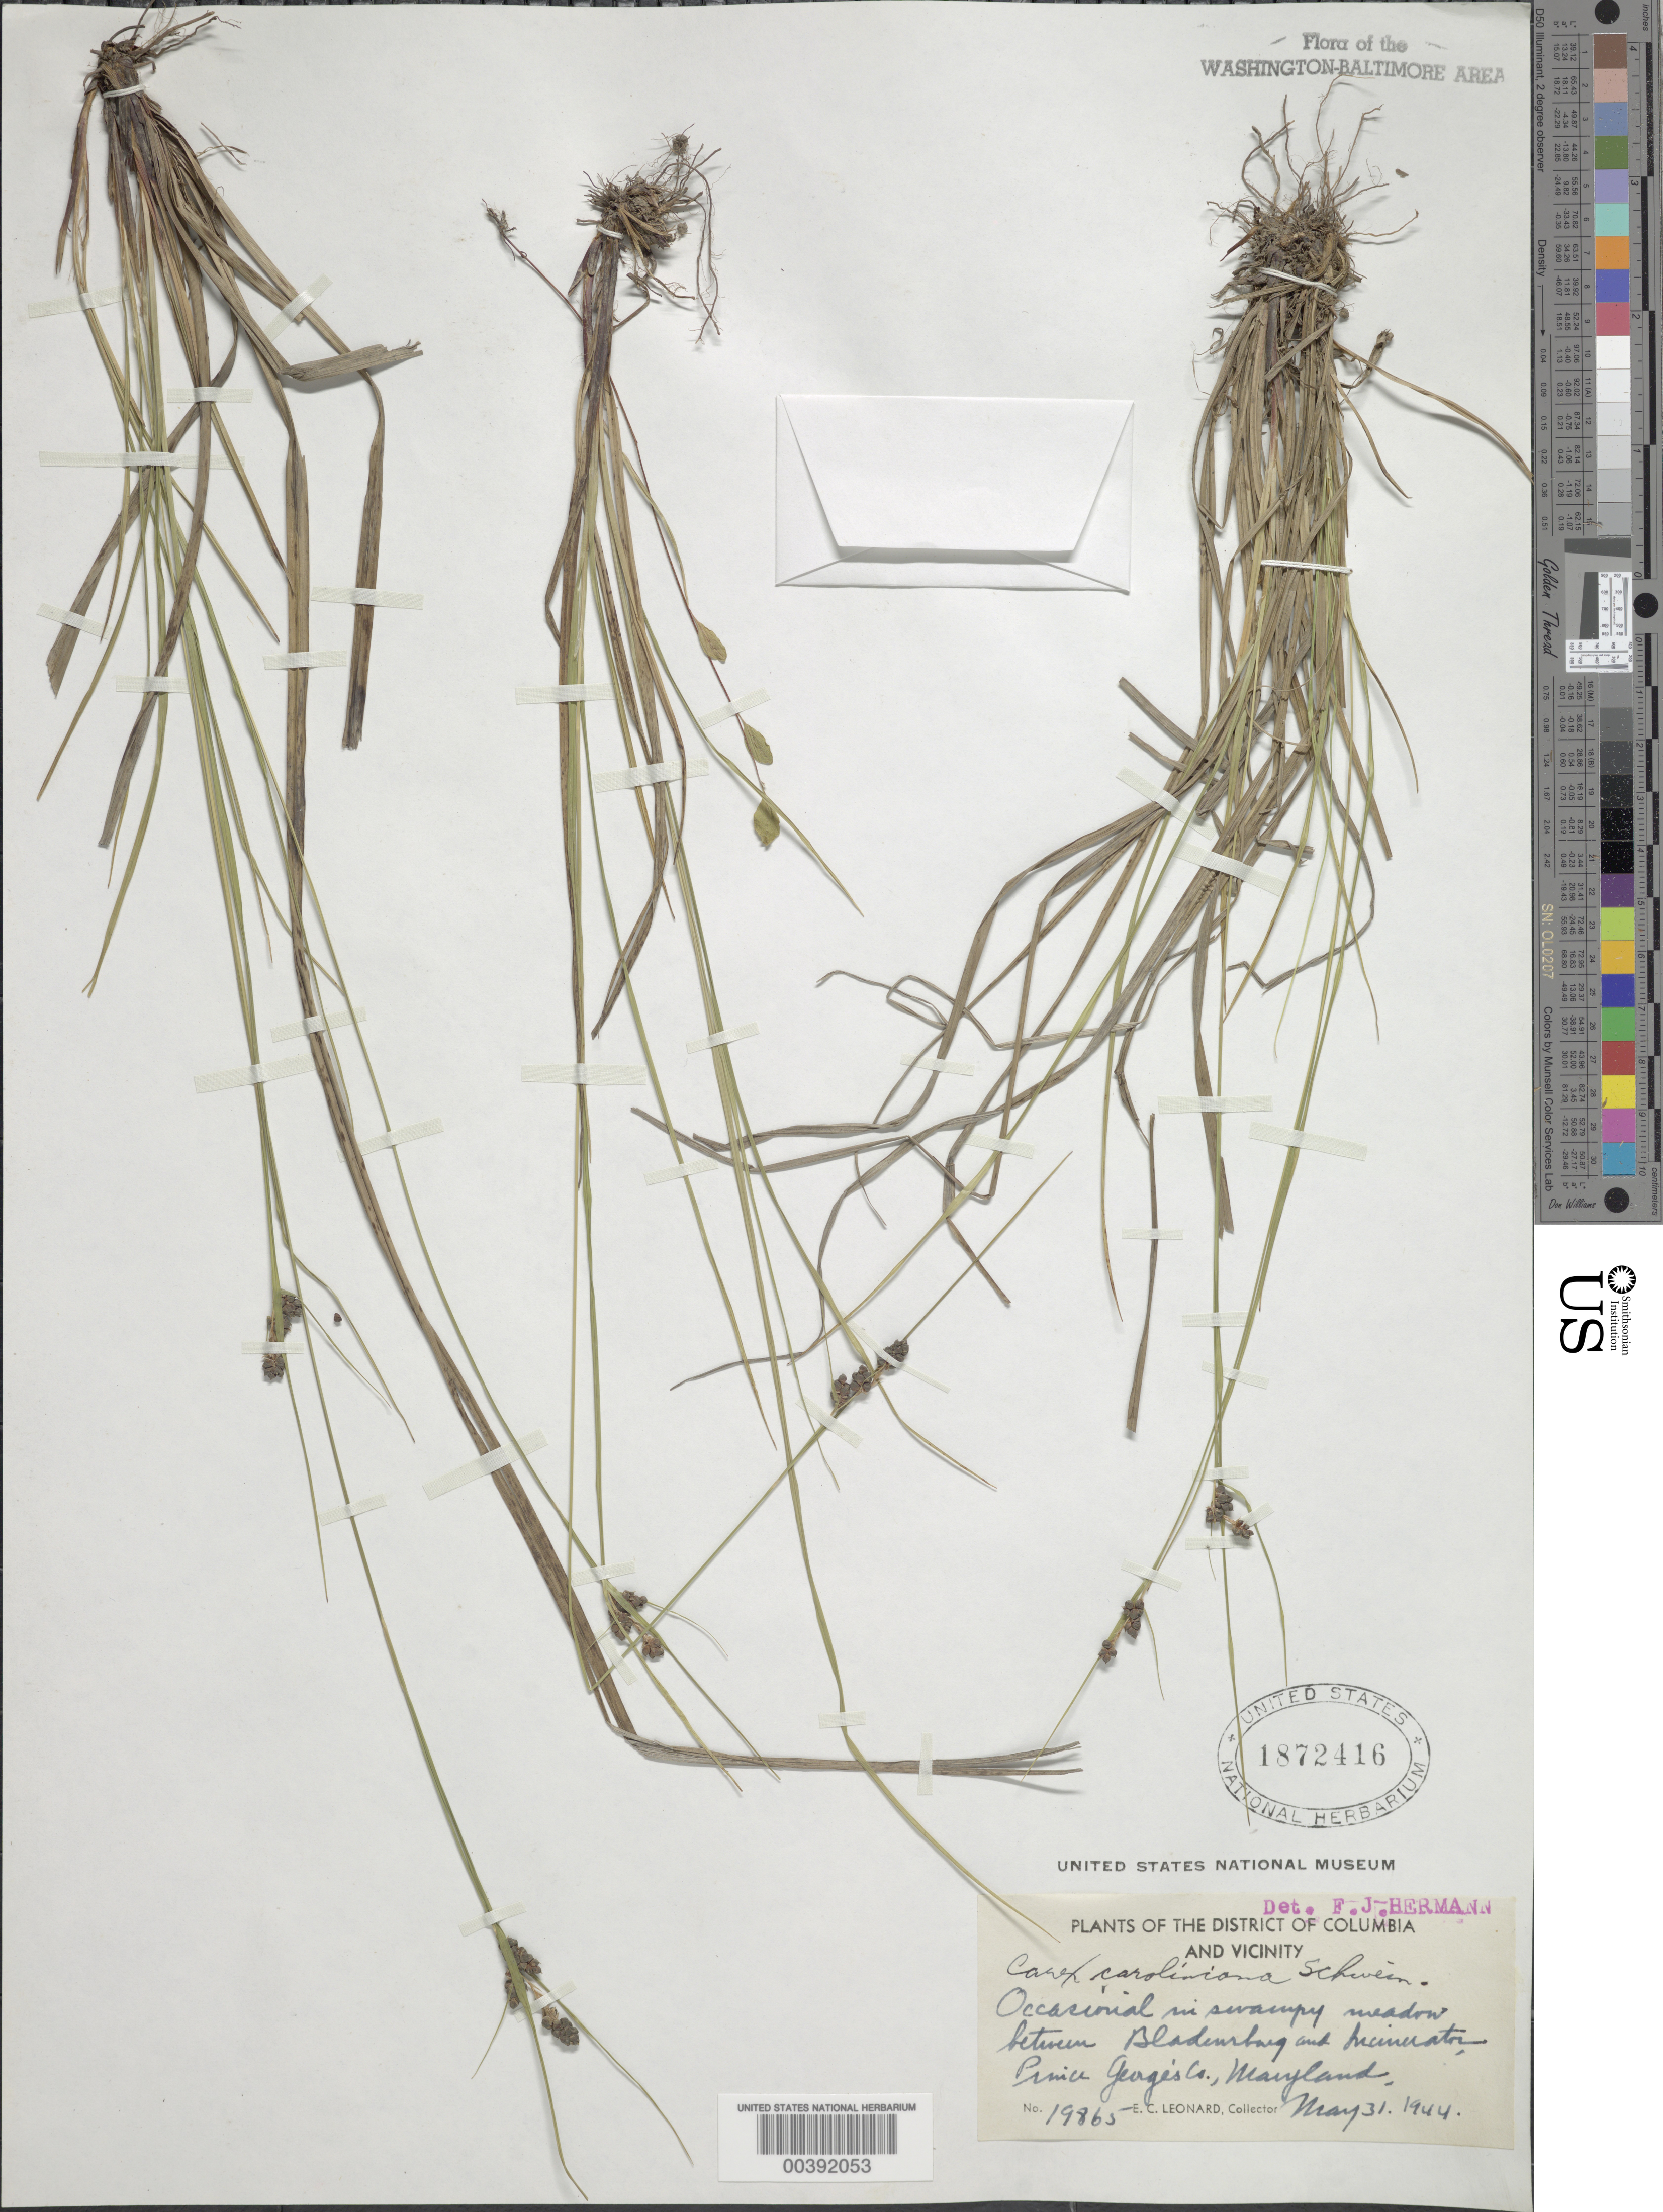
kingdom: Plantae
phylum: Tracheophyta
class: Liliopsida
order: Poales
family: Cyperaceae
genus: Carex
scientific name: Carex caroliniana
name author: Schwein.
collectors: E. C. Leonard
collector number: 19865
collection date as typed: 31 May 1944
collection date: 1944-05-31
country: United States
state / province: Maryland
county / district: Prince George's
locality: between Bladensburg and Incinerator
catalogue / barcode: US 1872416